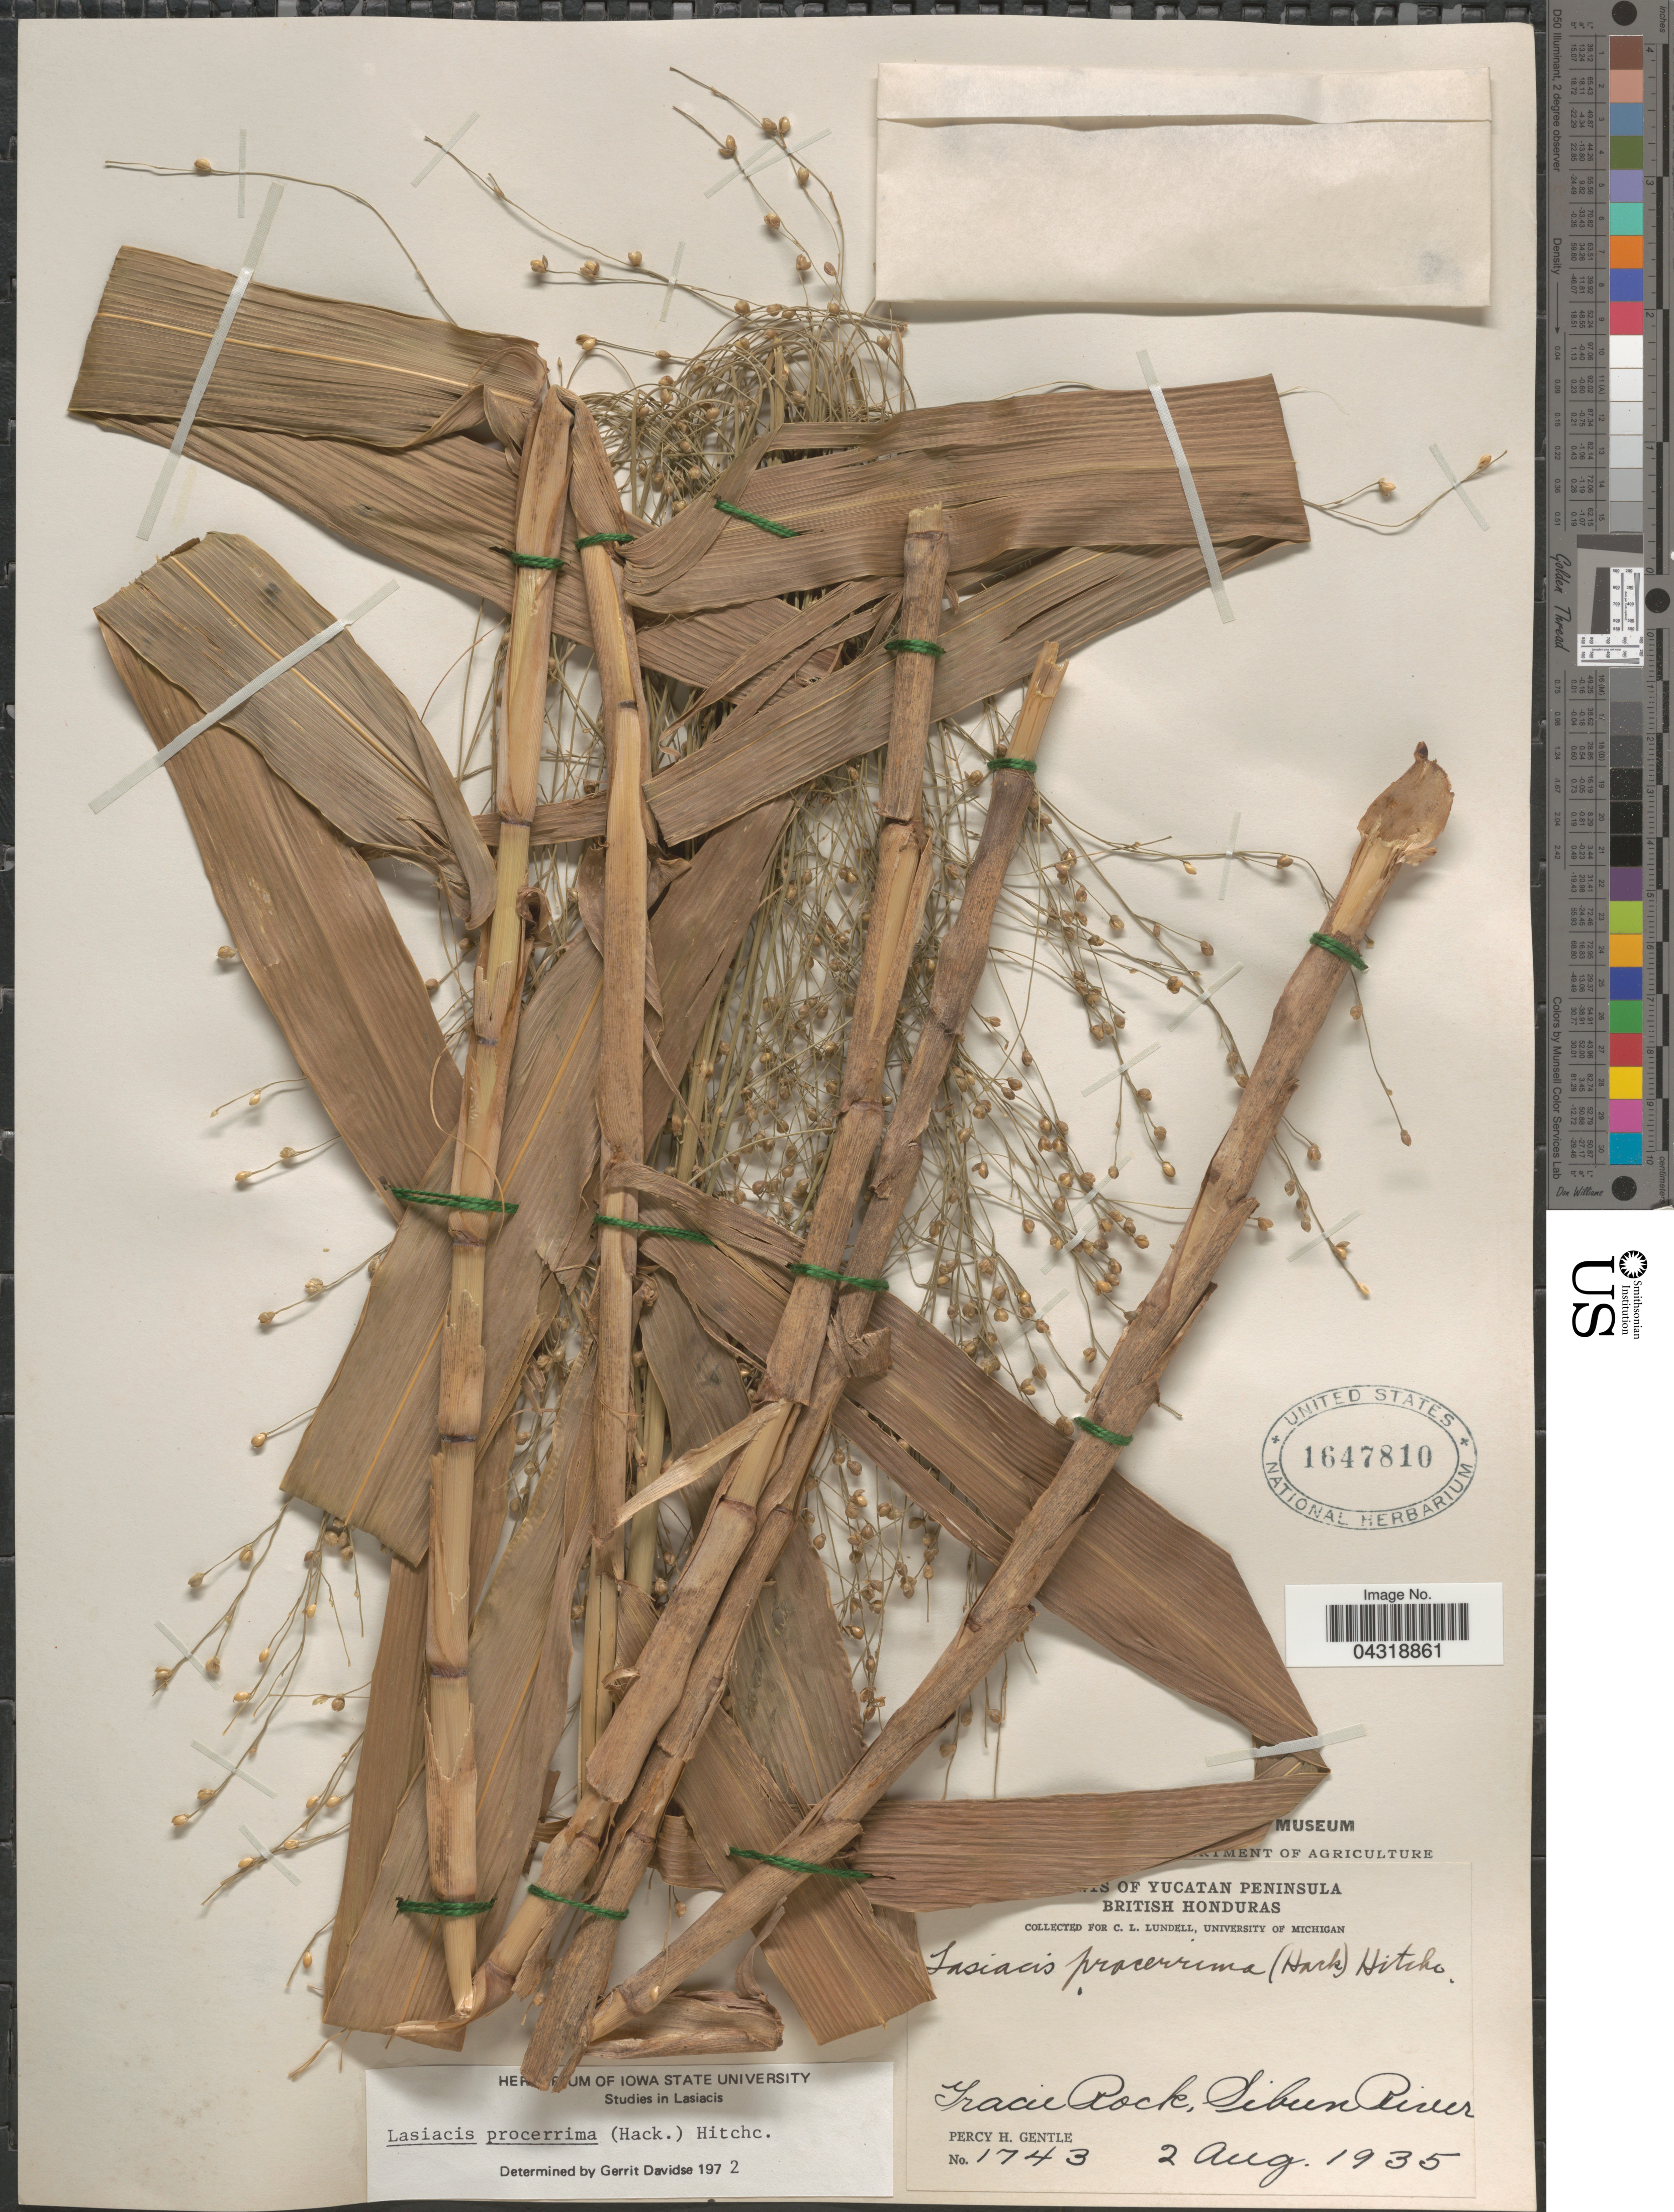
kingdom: Plantae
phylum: Tracheophyta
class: Liliopsida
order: Poales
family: Poaceae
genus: Lasiacis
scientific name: Lasiacis procerrima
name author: (Hack.) Hitchc.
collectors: P. H. Gentle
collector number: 1743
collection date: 1935-08-02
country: Belize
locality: Yucatan Peninsula. British Honduras. Gracie Rock, Sibun River.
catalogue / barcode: US 1647810